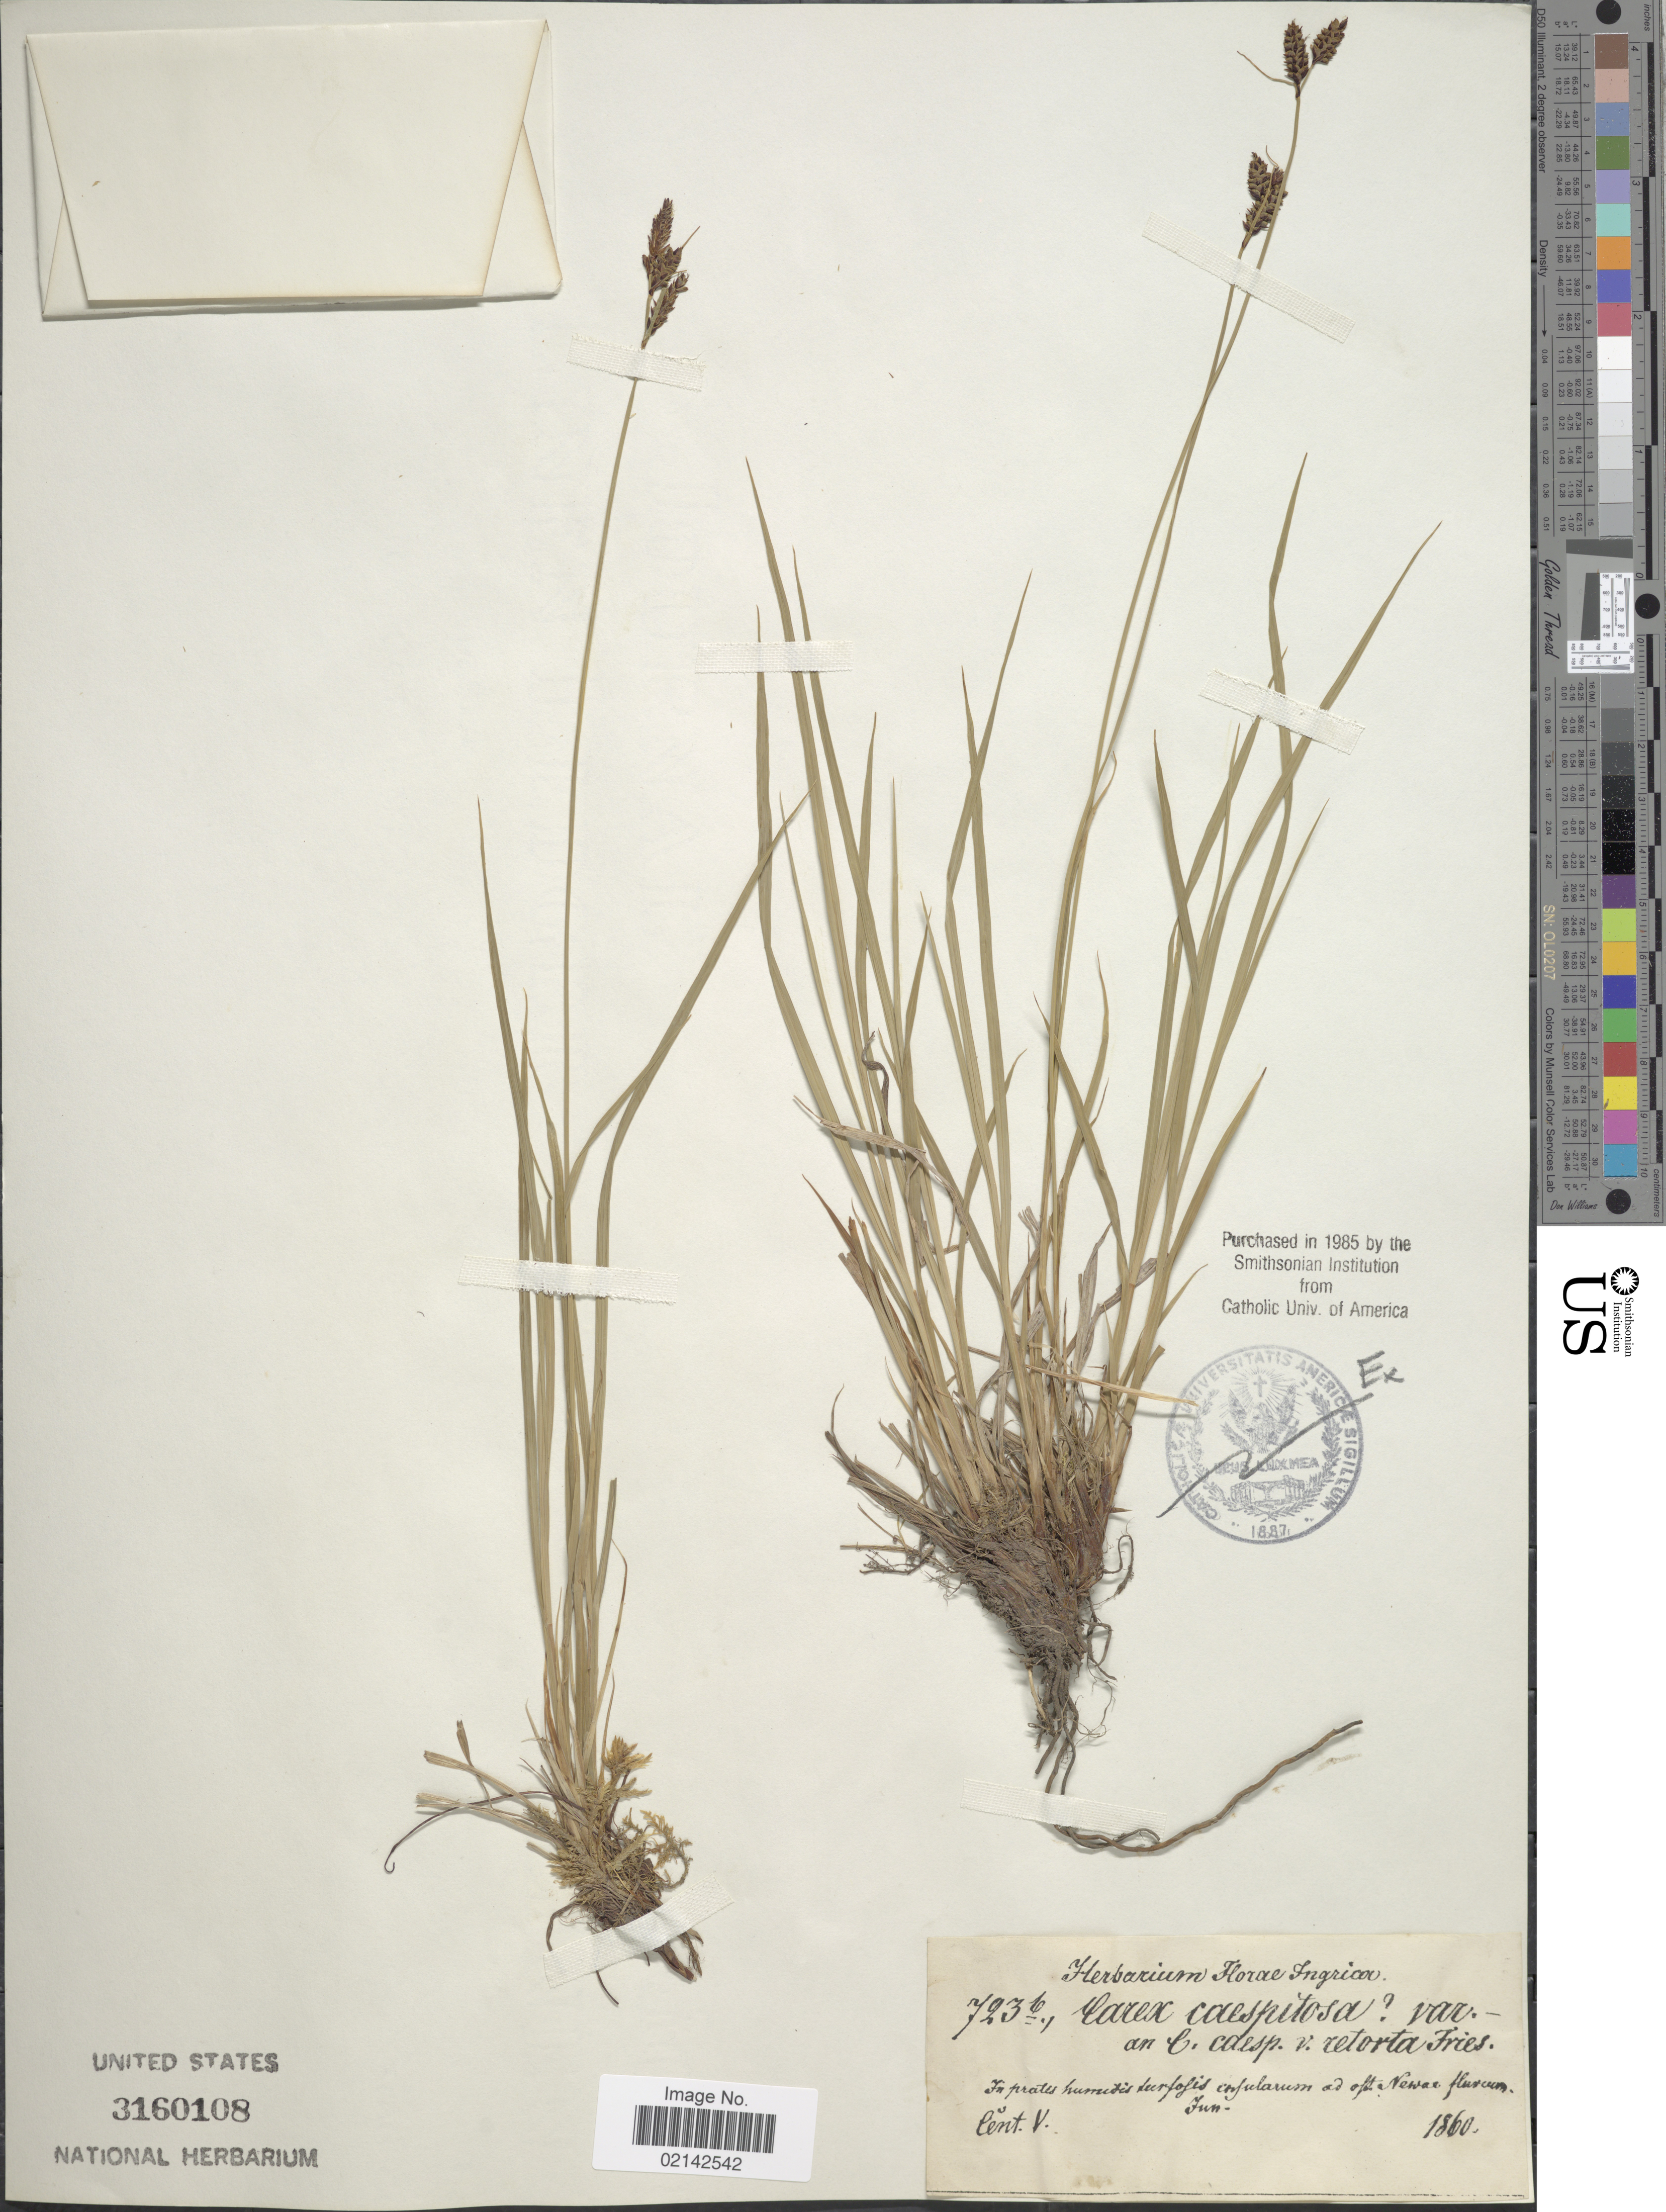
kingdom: Plantae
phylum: Tracheophyta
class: Liliopsida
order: Poales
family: Cyperaceae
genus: Carex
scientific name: Carex cespitosa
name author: L.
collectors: Herbarium Florae Ingricae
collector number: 723b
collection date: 1860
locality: In prates humidis turfolis enfularum ad ofte Newar flurum [interpreted]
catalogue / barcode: US 3160108